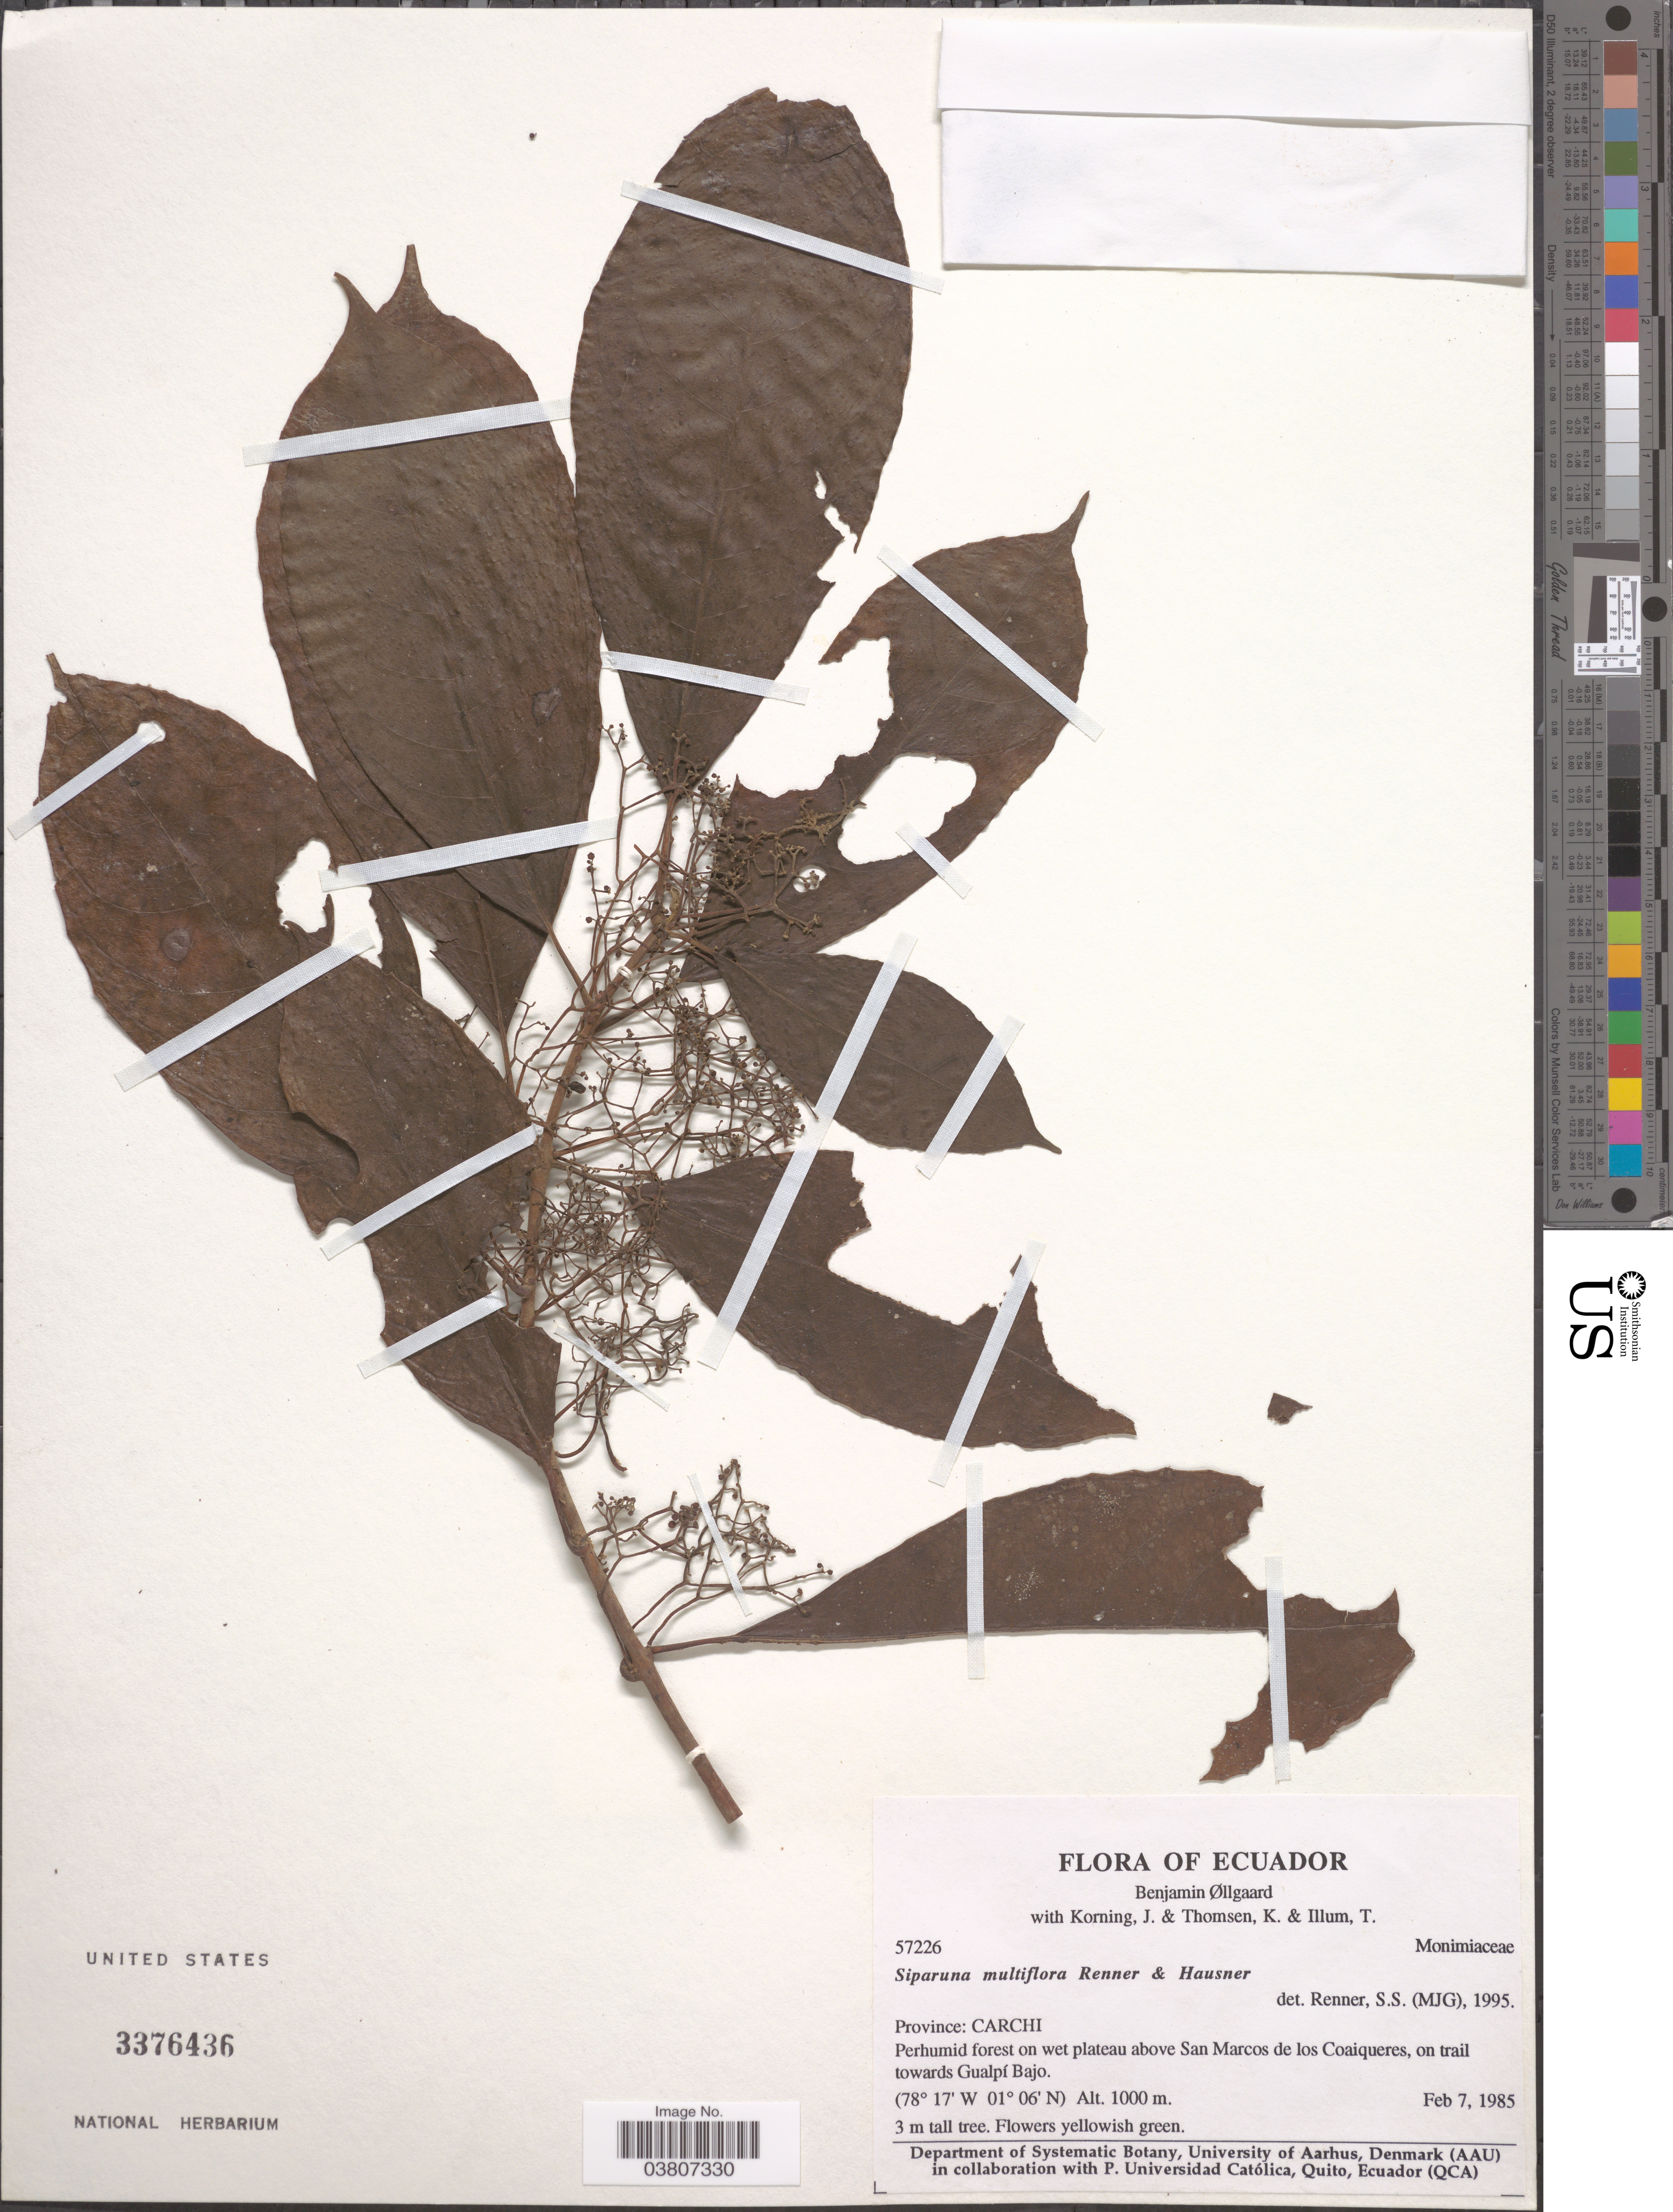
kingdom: Plantae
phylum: Tracheophyta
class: Magnoliopsida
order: Laurales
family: Siparunaceae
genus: Siparuna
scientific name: Siparuna multiflora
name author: S.S. Renner & Hausner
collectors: B. Øllgaard, J. Korning, K. Thomsen & T. Illum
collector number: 57226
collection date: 1985-02-07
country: Ecuador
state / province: Carchi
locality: Perhumid forest on wet plateau above San Marcos de los Coaiqueres, on trail towards Gualpí Bajo.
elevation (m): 1000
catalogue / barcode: US 3376436